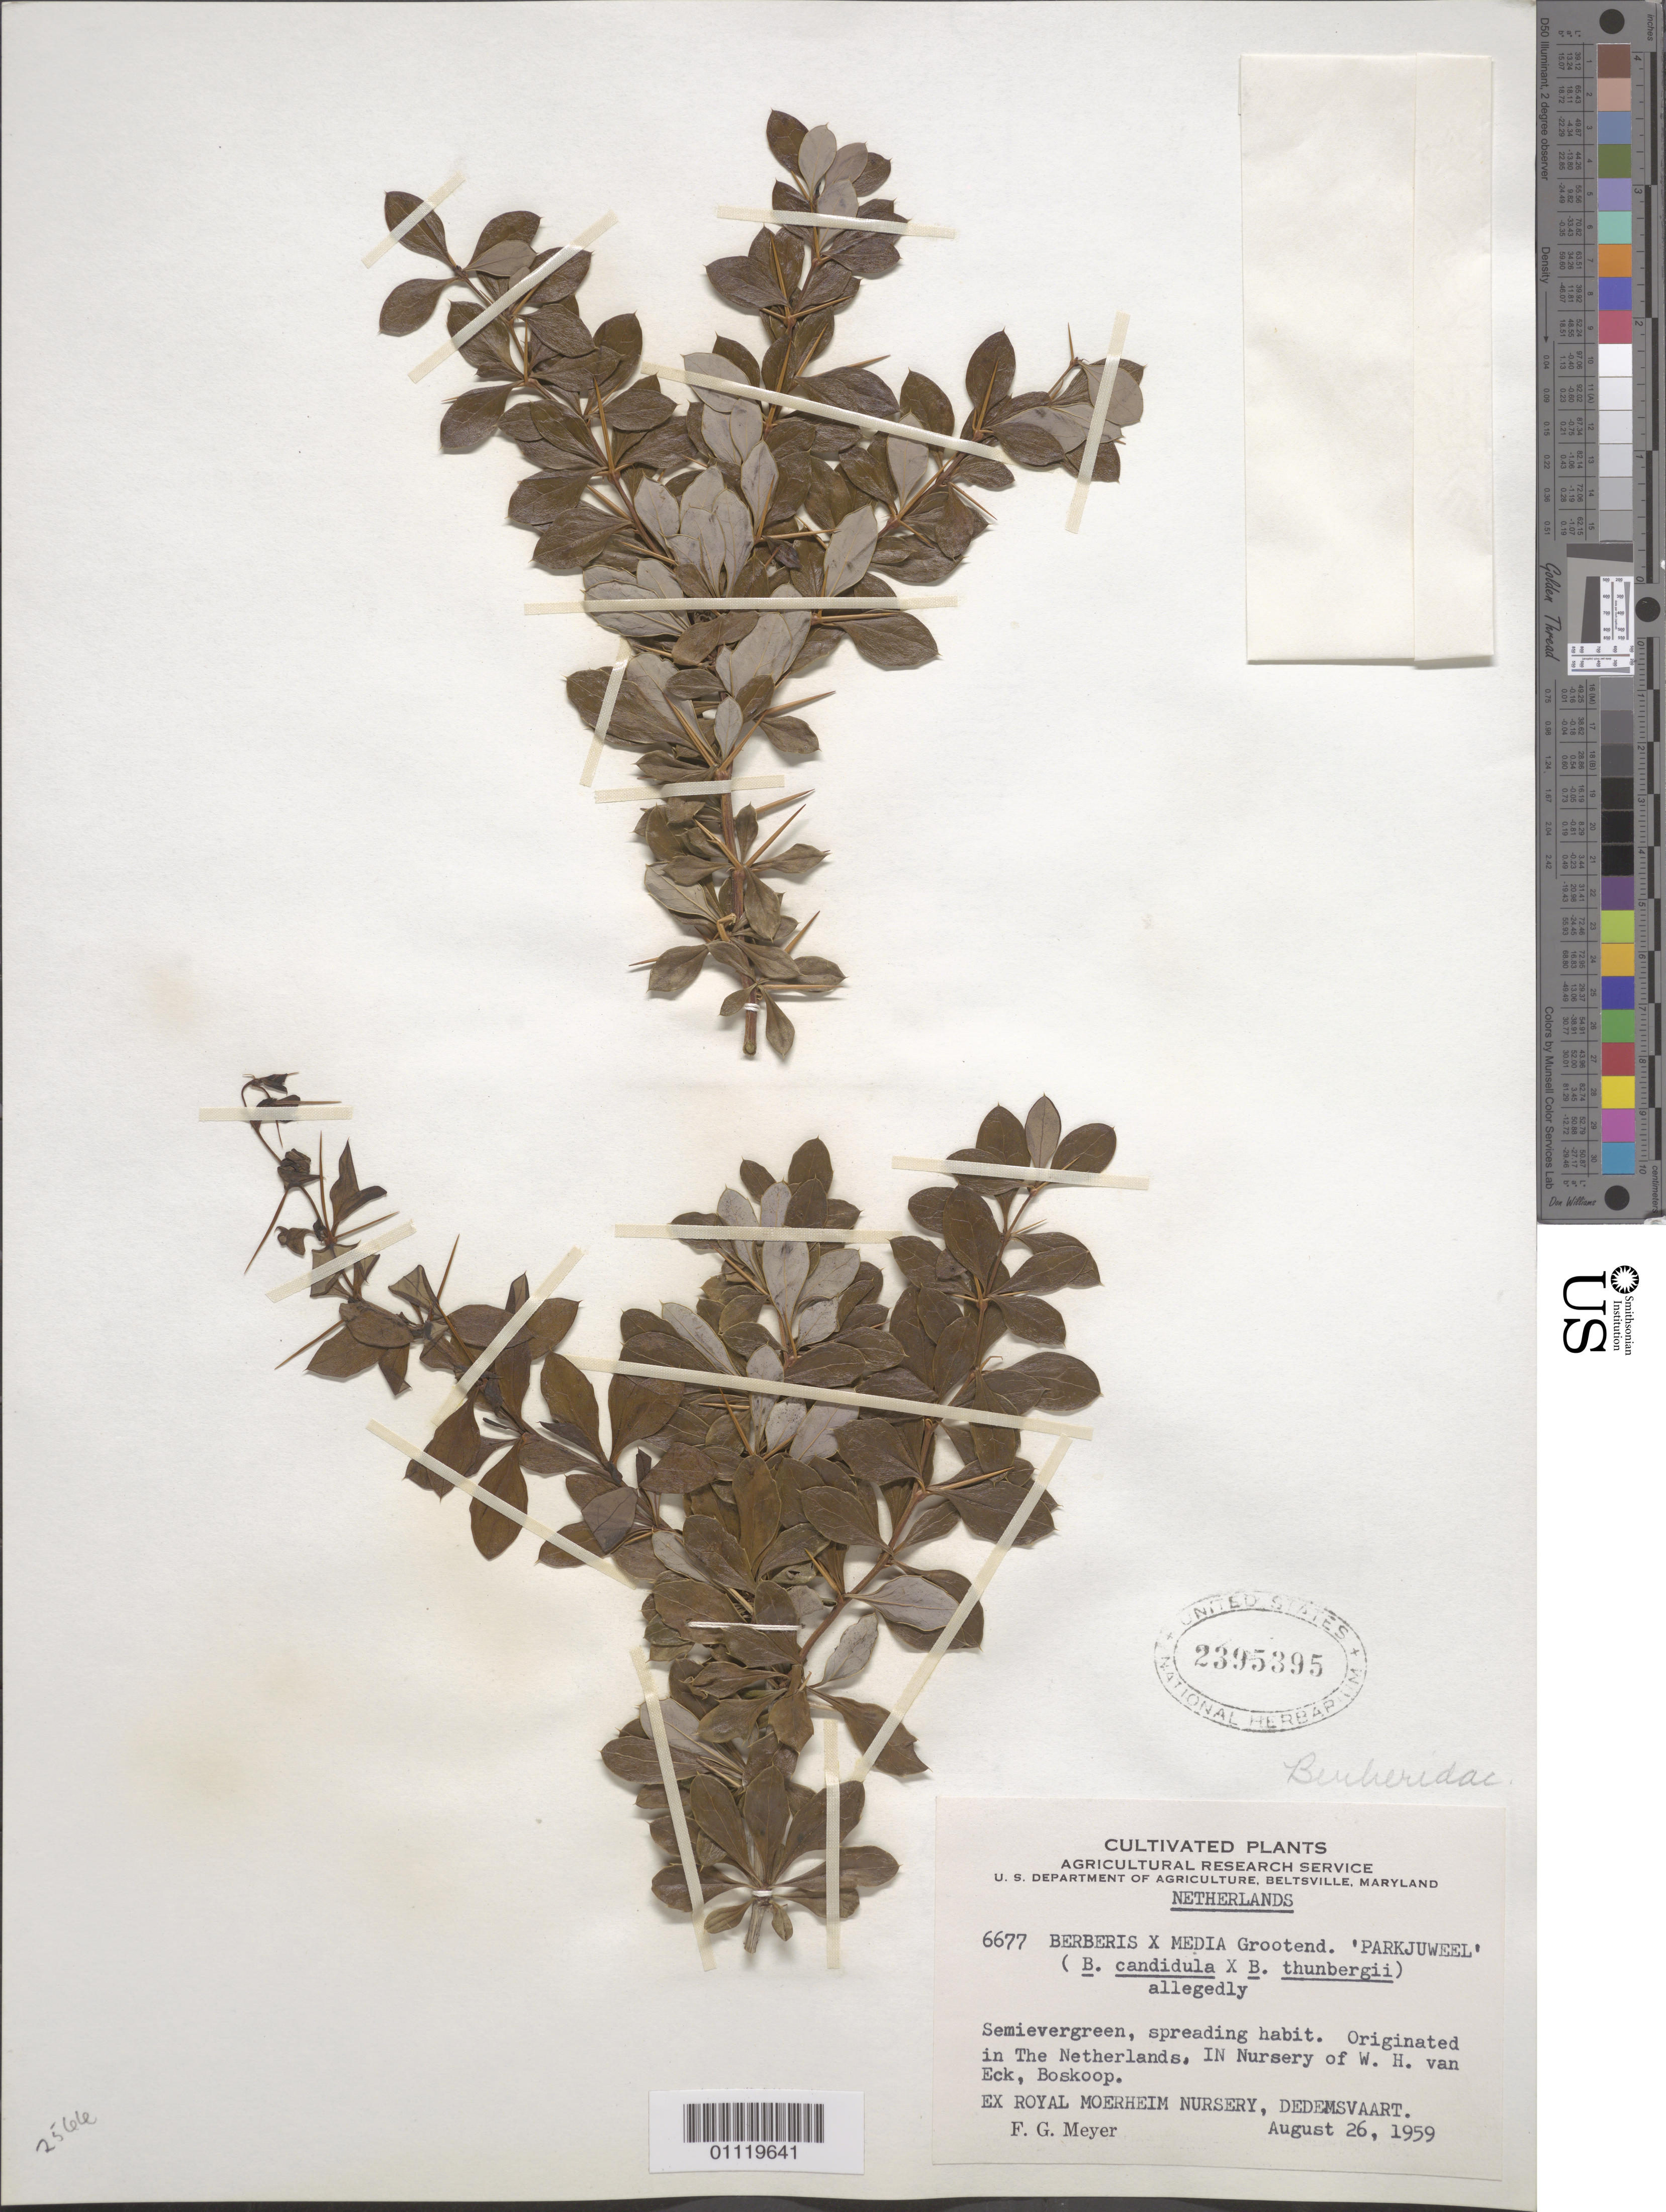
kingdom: Plantae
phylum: Tracheophyta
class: Magnoliopsida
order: Ranunculales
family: Berberidaceae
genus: Berberis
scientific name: Berberis thunbergii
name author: DC.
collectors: F. G. Meyer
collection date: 1959-08-26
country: Netherlands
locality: Boskoop town, in nursery of W. H. van Eck, ex Royal Moerheim Nursery, Dedemsvaart village.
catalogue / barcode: US 2395395